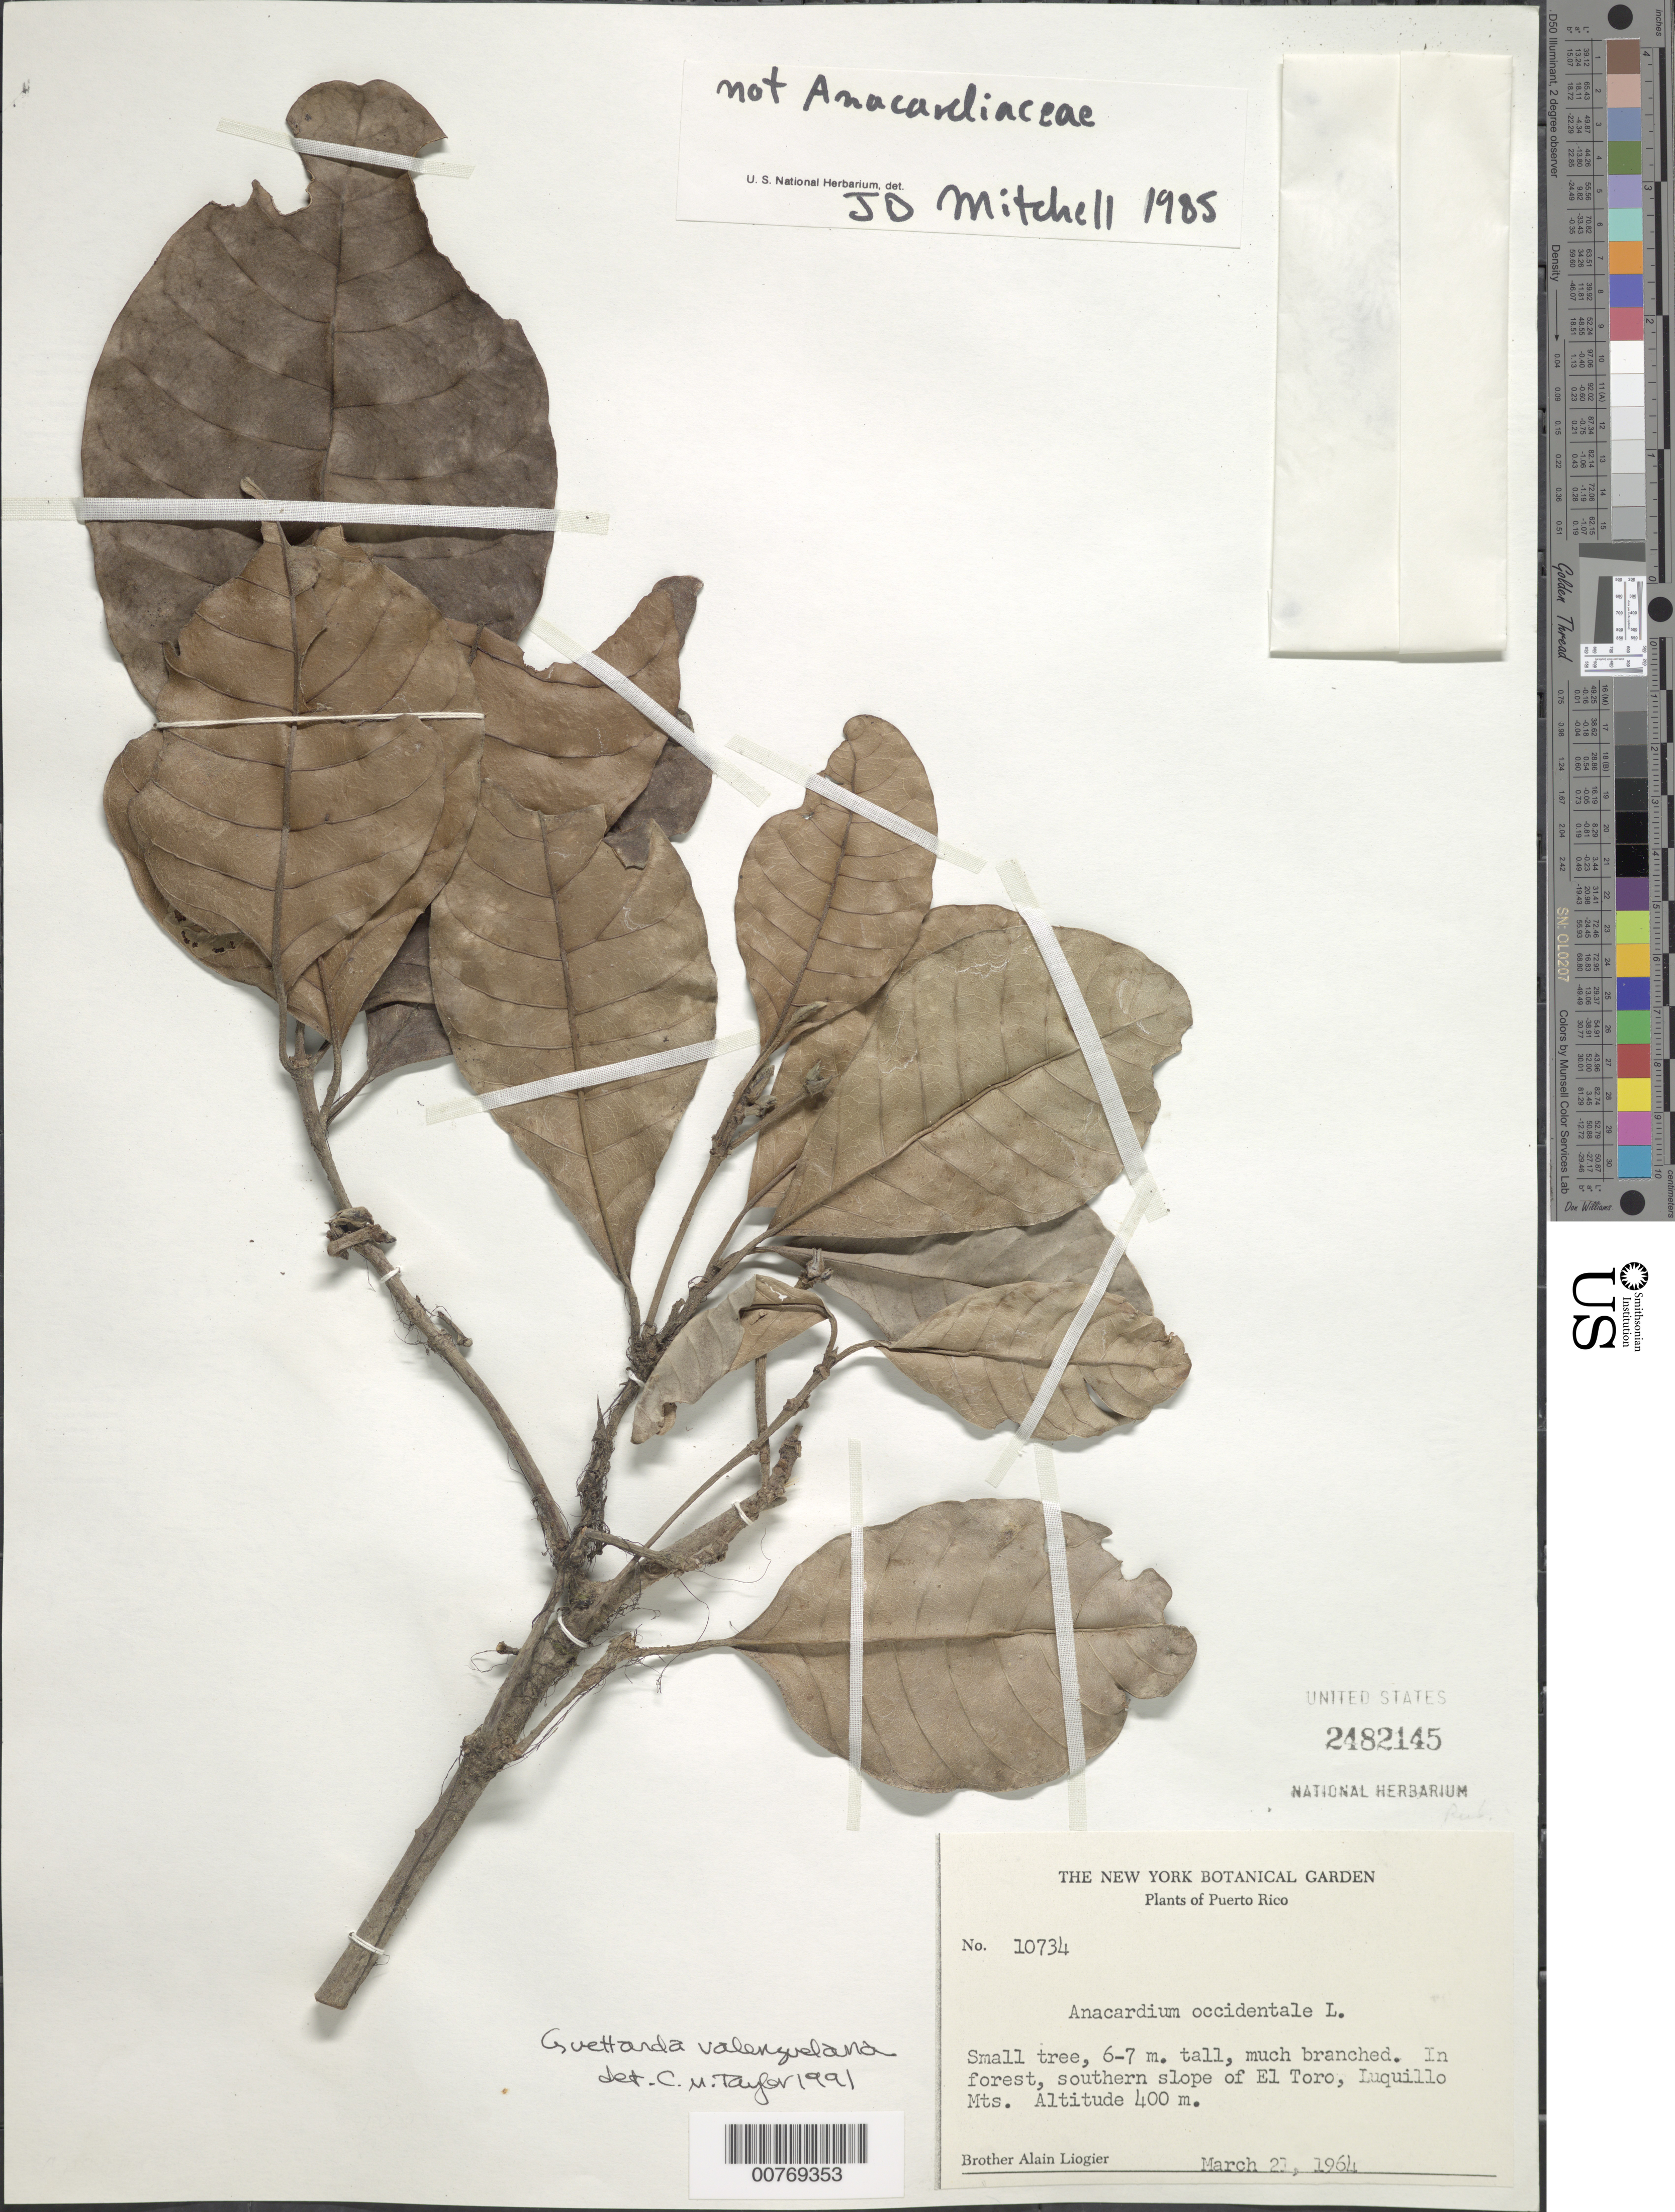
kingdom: Plantae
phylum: Tracheophyta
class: Magnoliopsida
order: Gentianales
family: Rubiaceae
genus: Guettarda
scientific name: Guettarda valenzuelana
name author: A. Rich.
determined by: Taylor, Charlotte M.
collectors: A. H. Liogier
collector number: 10734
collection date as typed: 21 Mar 1964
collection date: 1964-03-21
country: Puerto Rico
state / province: Luquillo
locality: Southern slope of El Toro, Luquillo Mts.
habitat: In forest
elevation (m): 400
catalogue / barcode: US 2482145